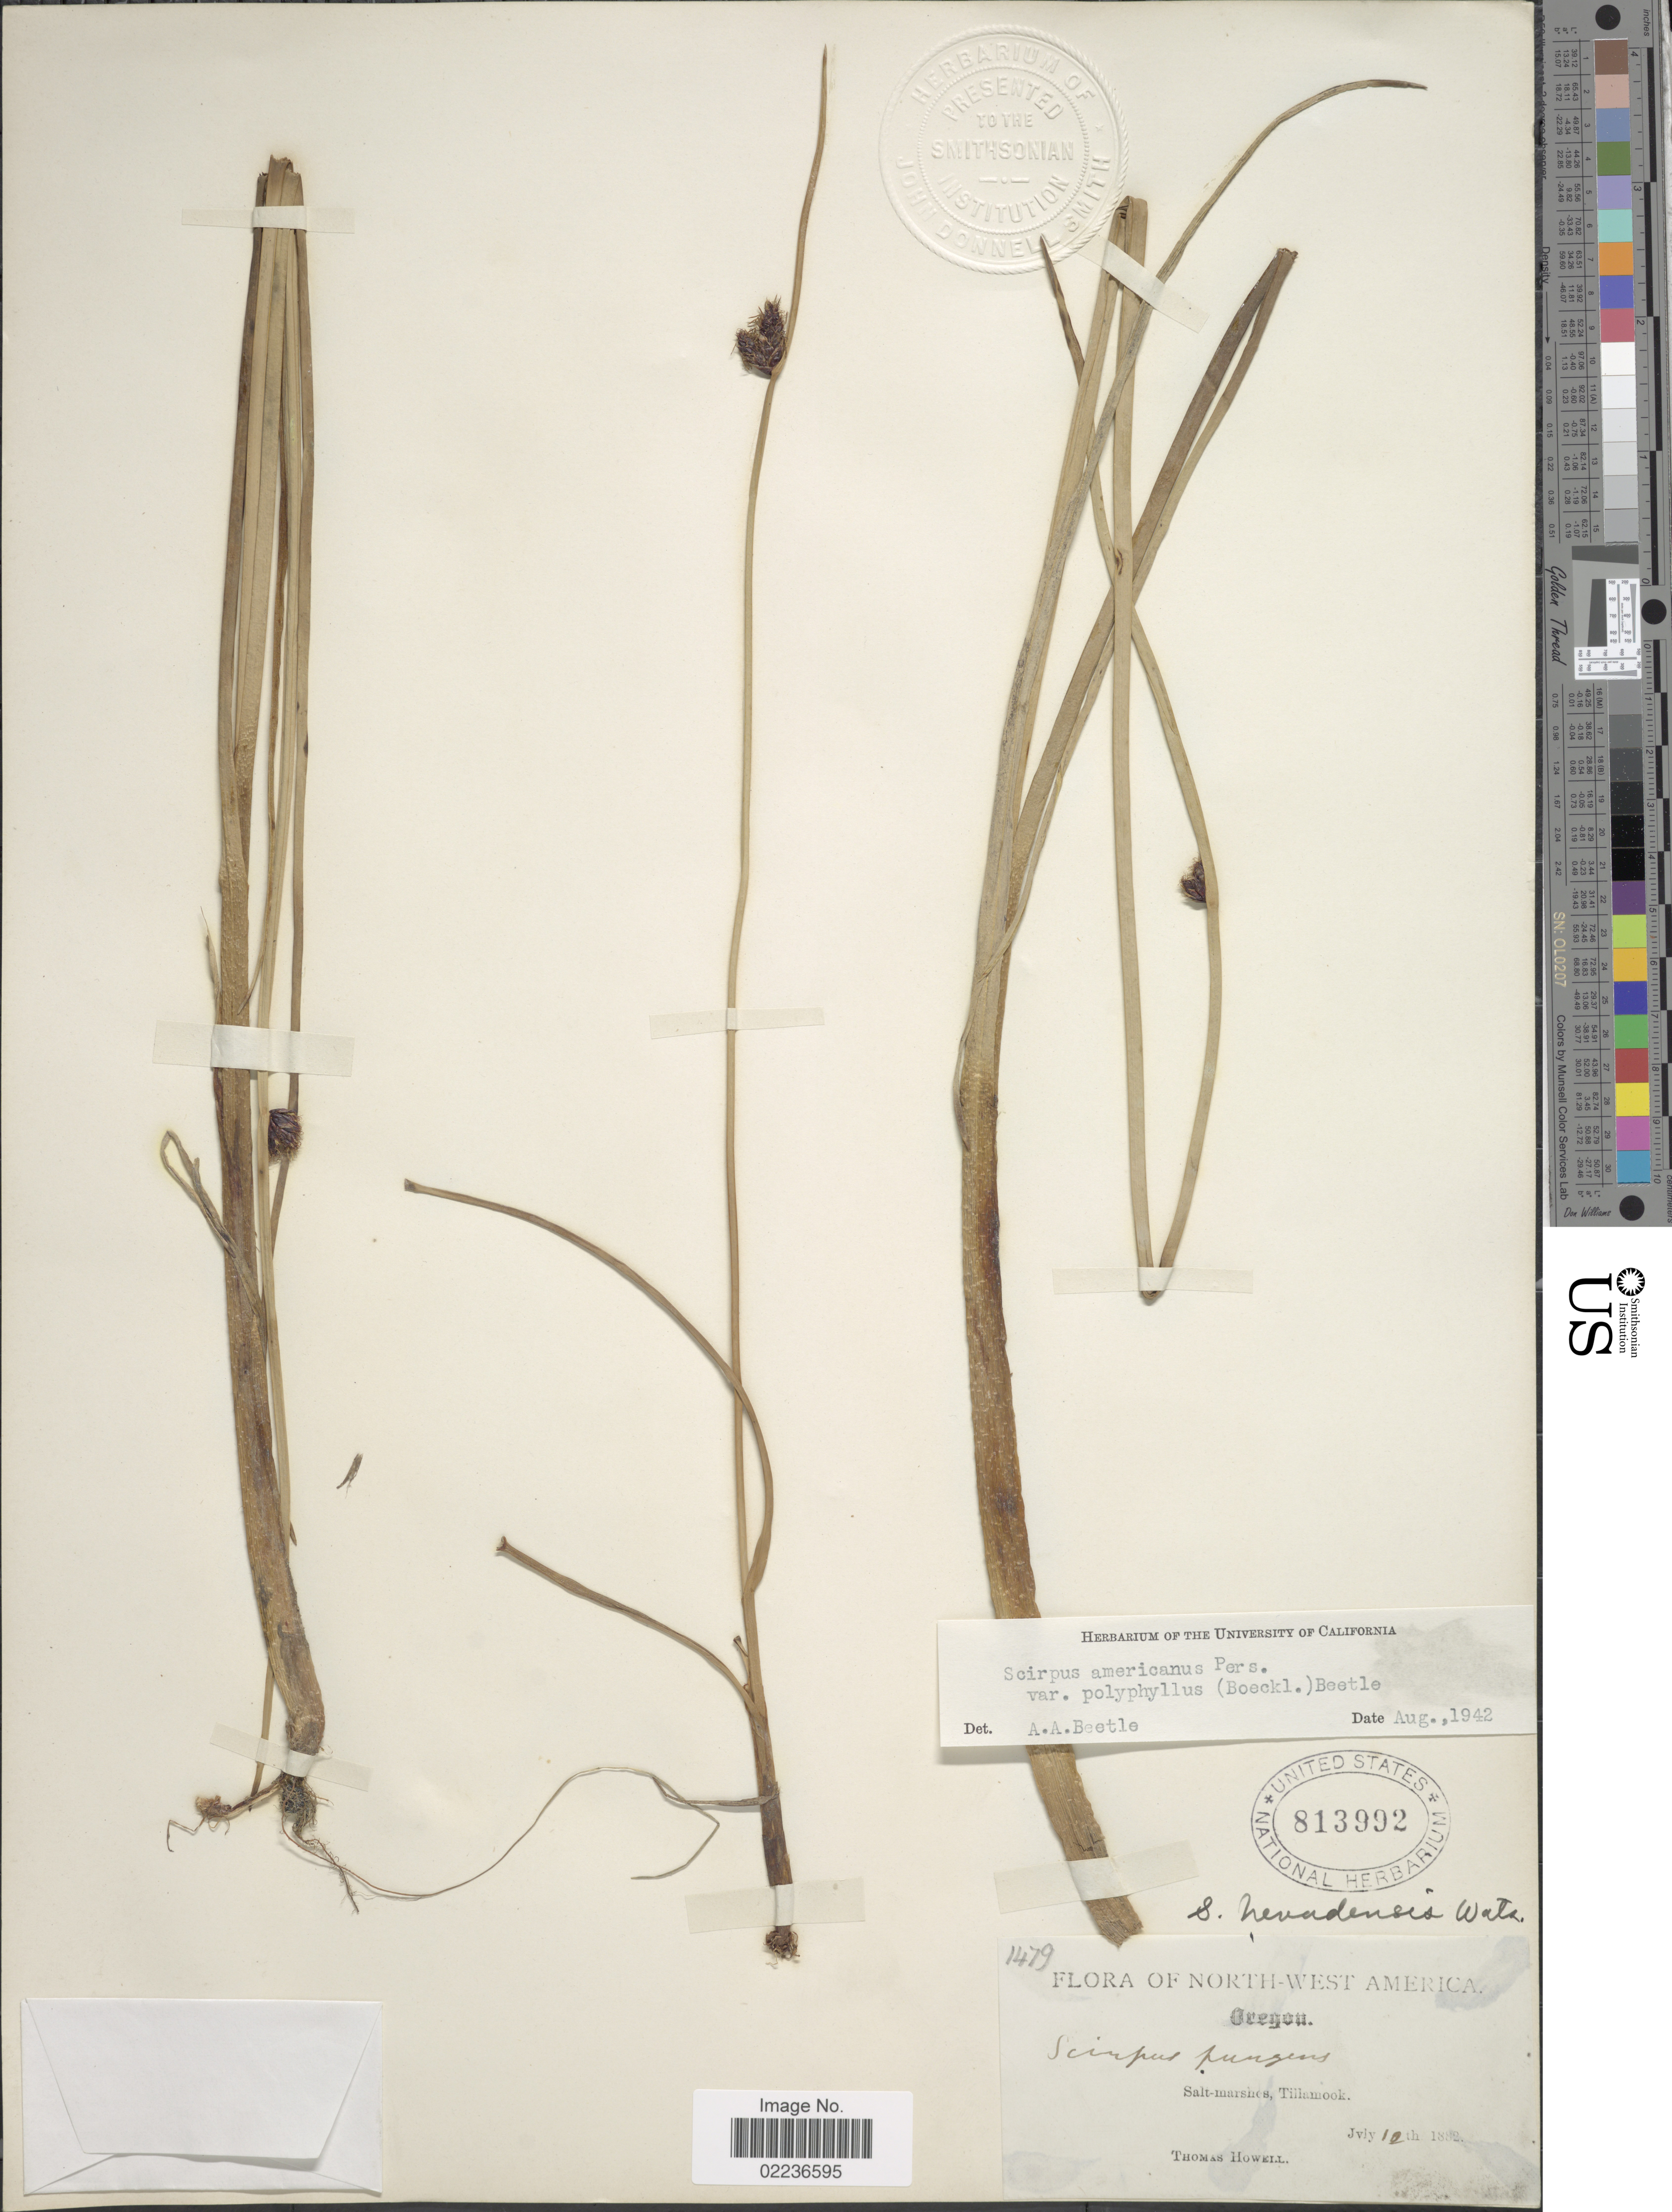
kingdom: Plantae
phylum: Tracheophyta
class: Liliopsida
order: Poales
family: Cyperaceae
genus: Schoenoplectus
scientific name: Schoenoplectus pungens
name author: (Vahl) Palla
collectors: T. Howell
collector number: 1479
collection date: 1882-07-10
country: United States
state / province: Oregon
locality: North-west America, Salt-marshes, Tillamook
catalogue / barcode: US 813992